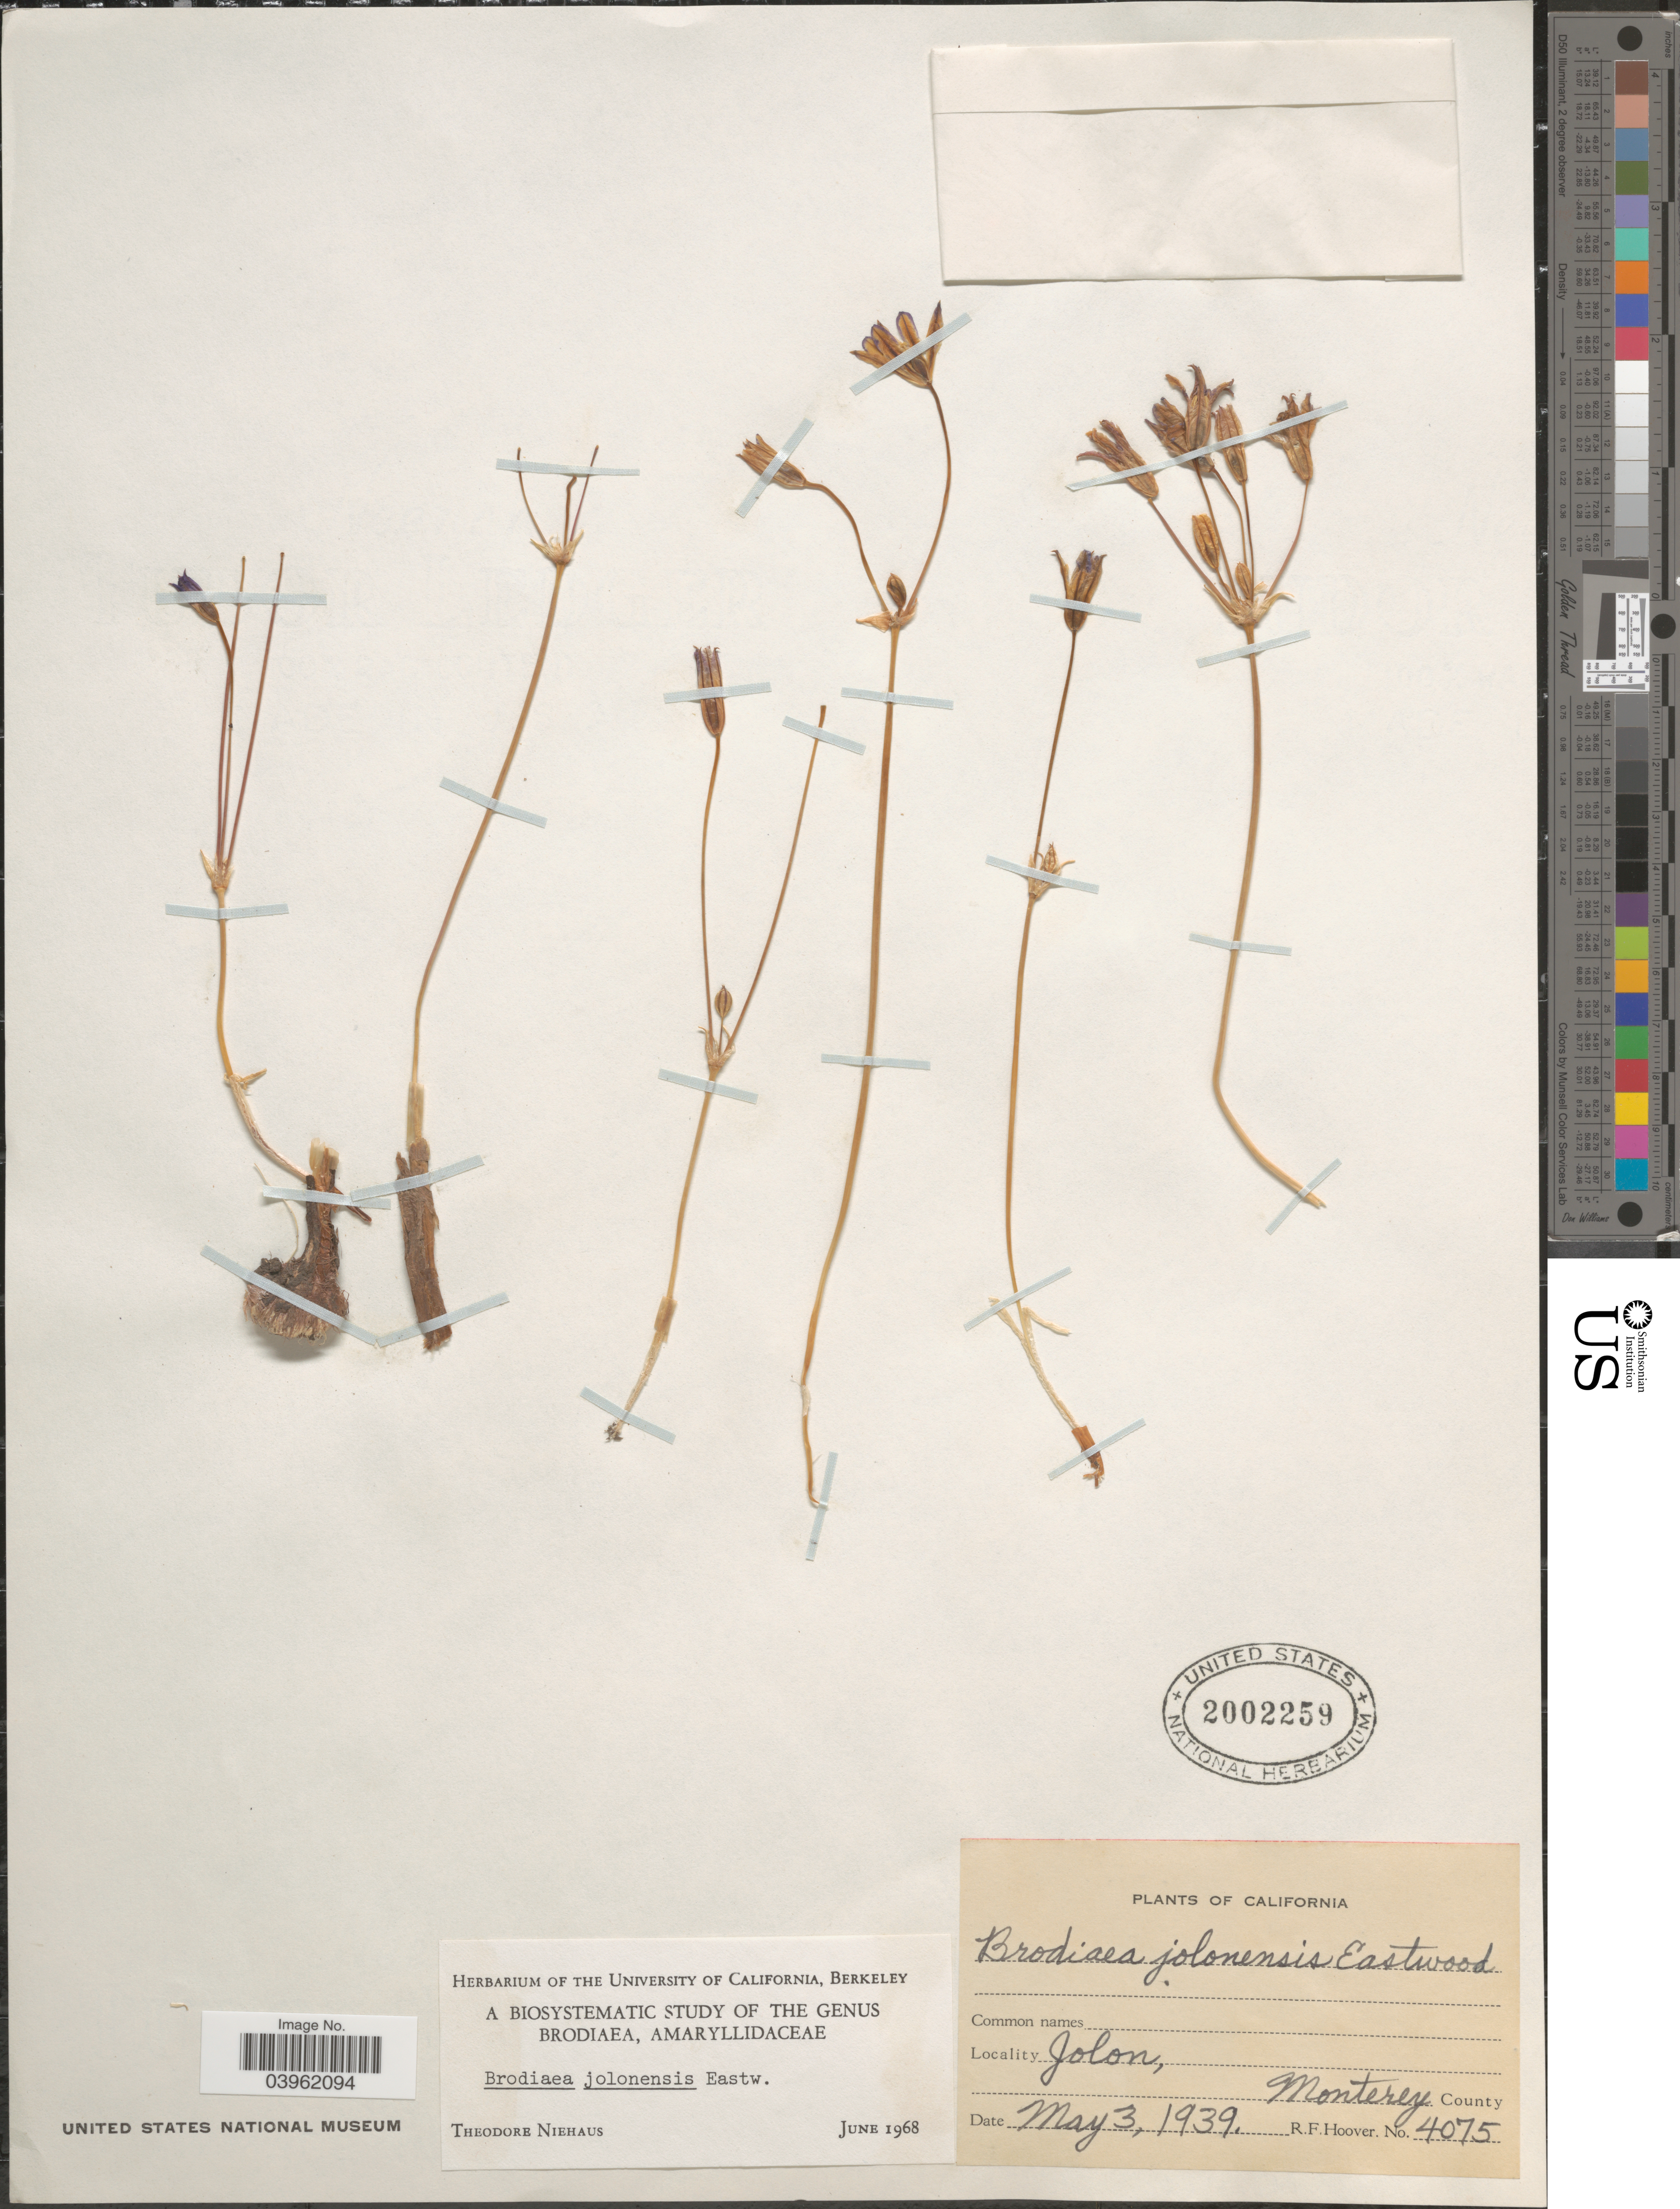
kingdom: Plantae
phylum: Tracheophyta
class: Liliopsida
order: Asparagales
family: Asparagaceae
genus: Brodiaea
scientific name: Brodiaea jolonensis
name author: Eastw.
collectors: R. F. Hoover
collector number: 4075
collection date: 1939-05-03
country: United States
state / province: California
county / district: Monterey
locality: Jolon, Monterey County.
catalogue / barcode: US 2002259